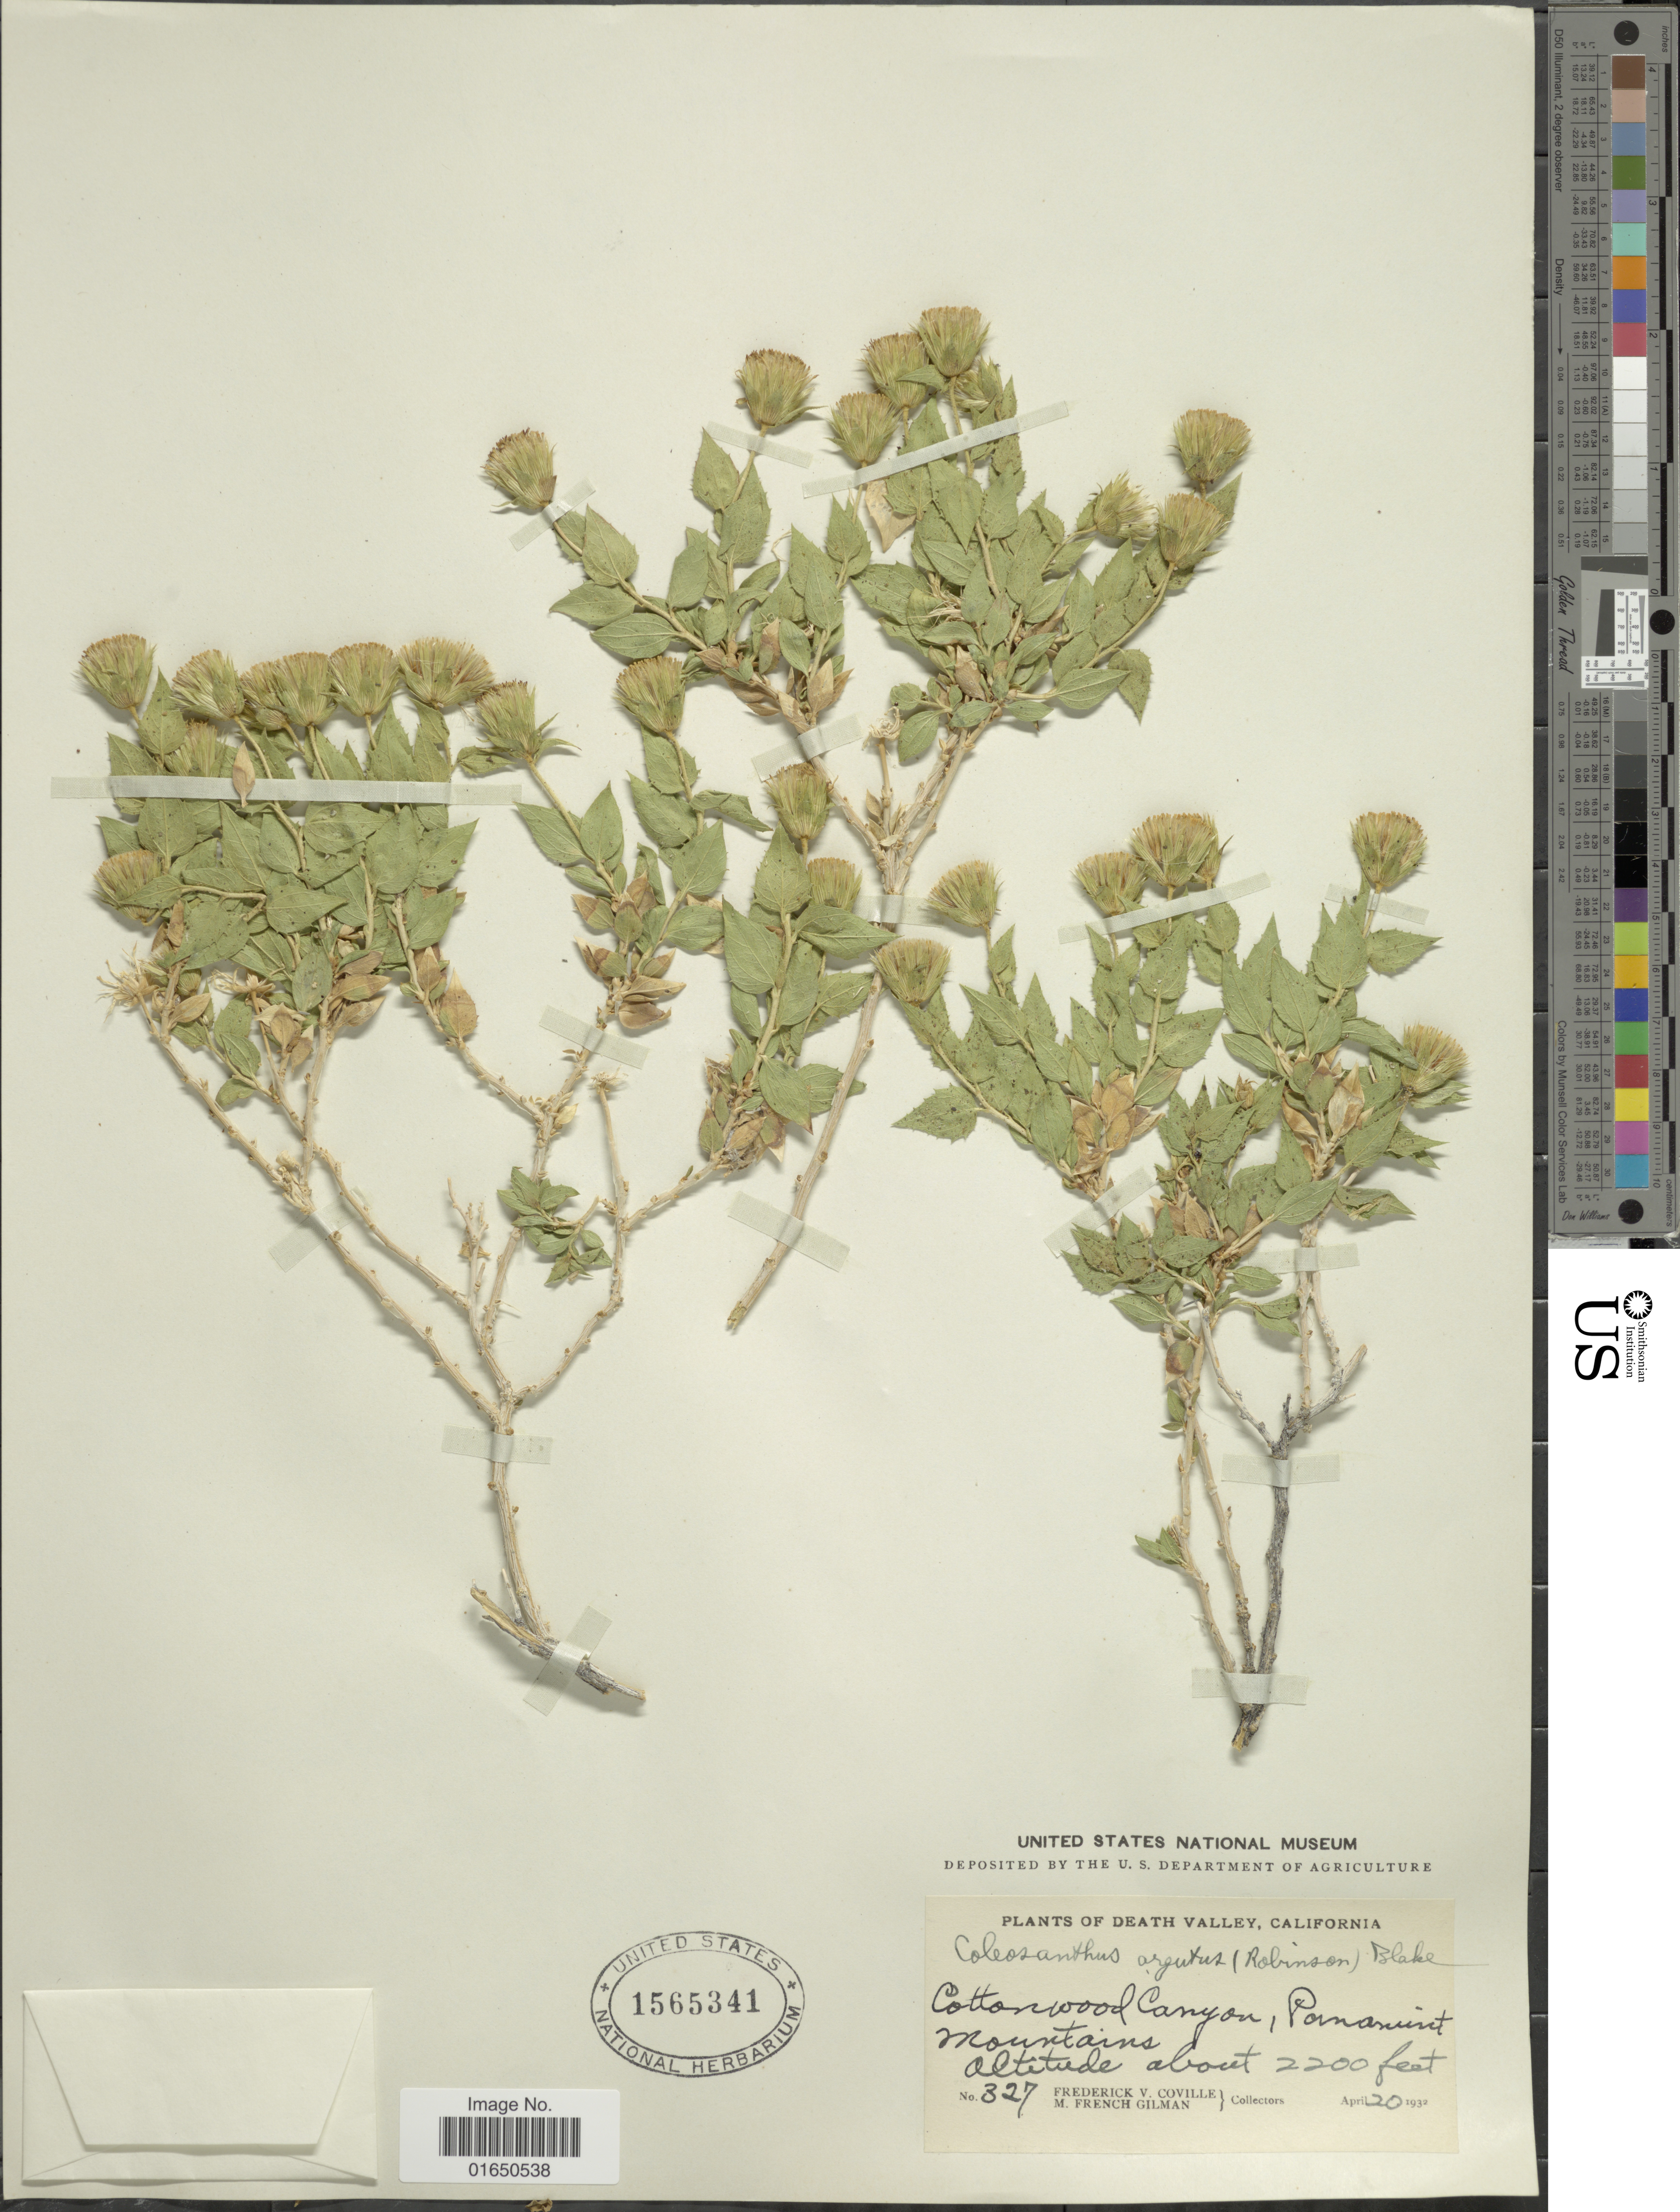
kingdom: Plantae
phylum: Tracheophyta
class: Magnoliopsida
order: Asterales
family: Asteraceae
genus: Brickellia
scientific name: Brickellia arguta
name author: B.L. Rob.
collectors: F. V. Coville & M. F. Gilman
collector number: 327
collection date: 1932-04-20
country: United States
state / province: California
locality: Death Valley. Cottonwood Canyon, Panamint Mountains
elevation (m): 671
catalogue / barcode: US 1565341